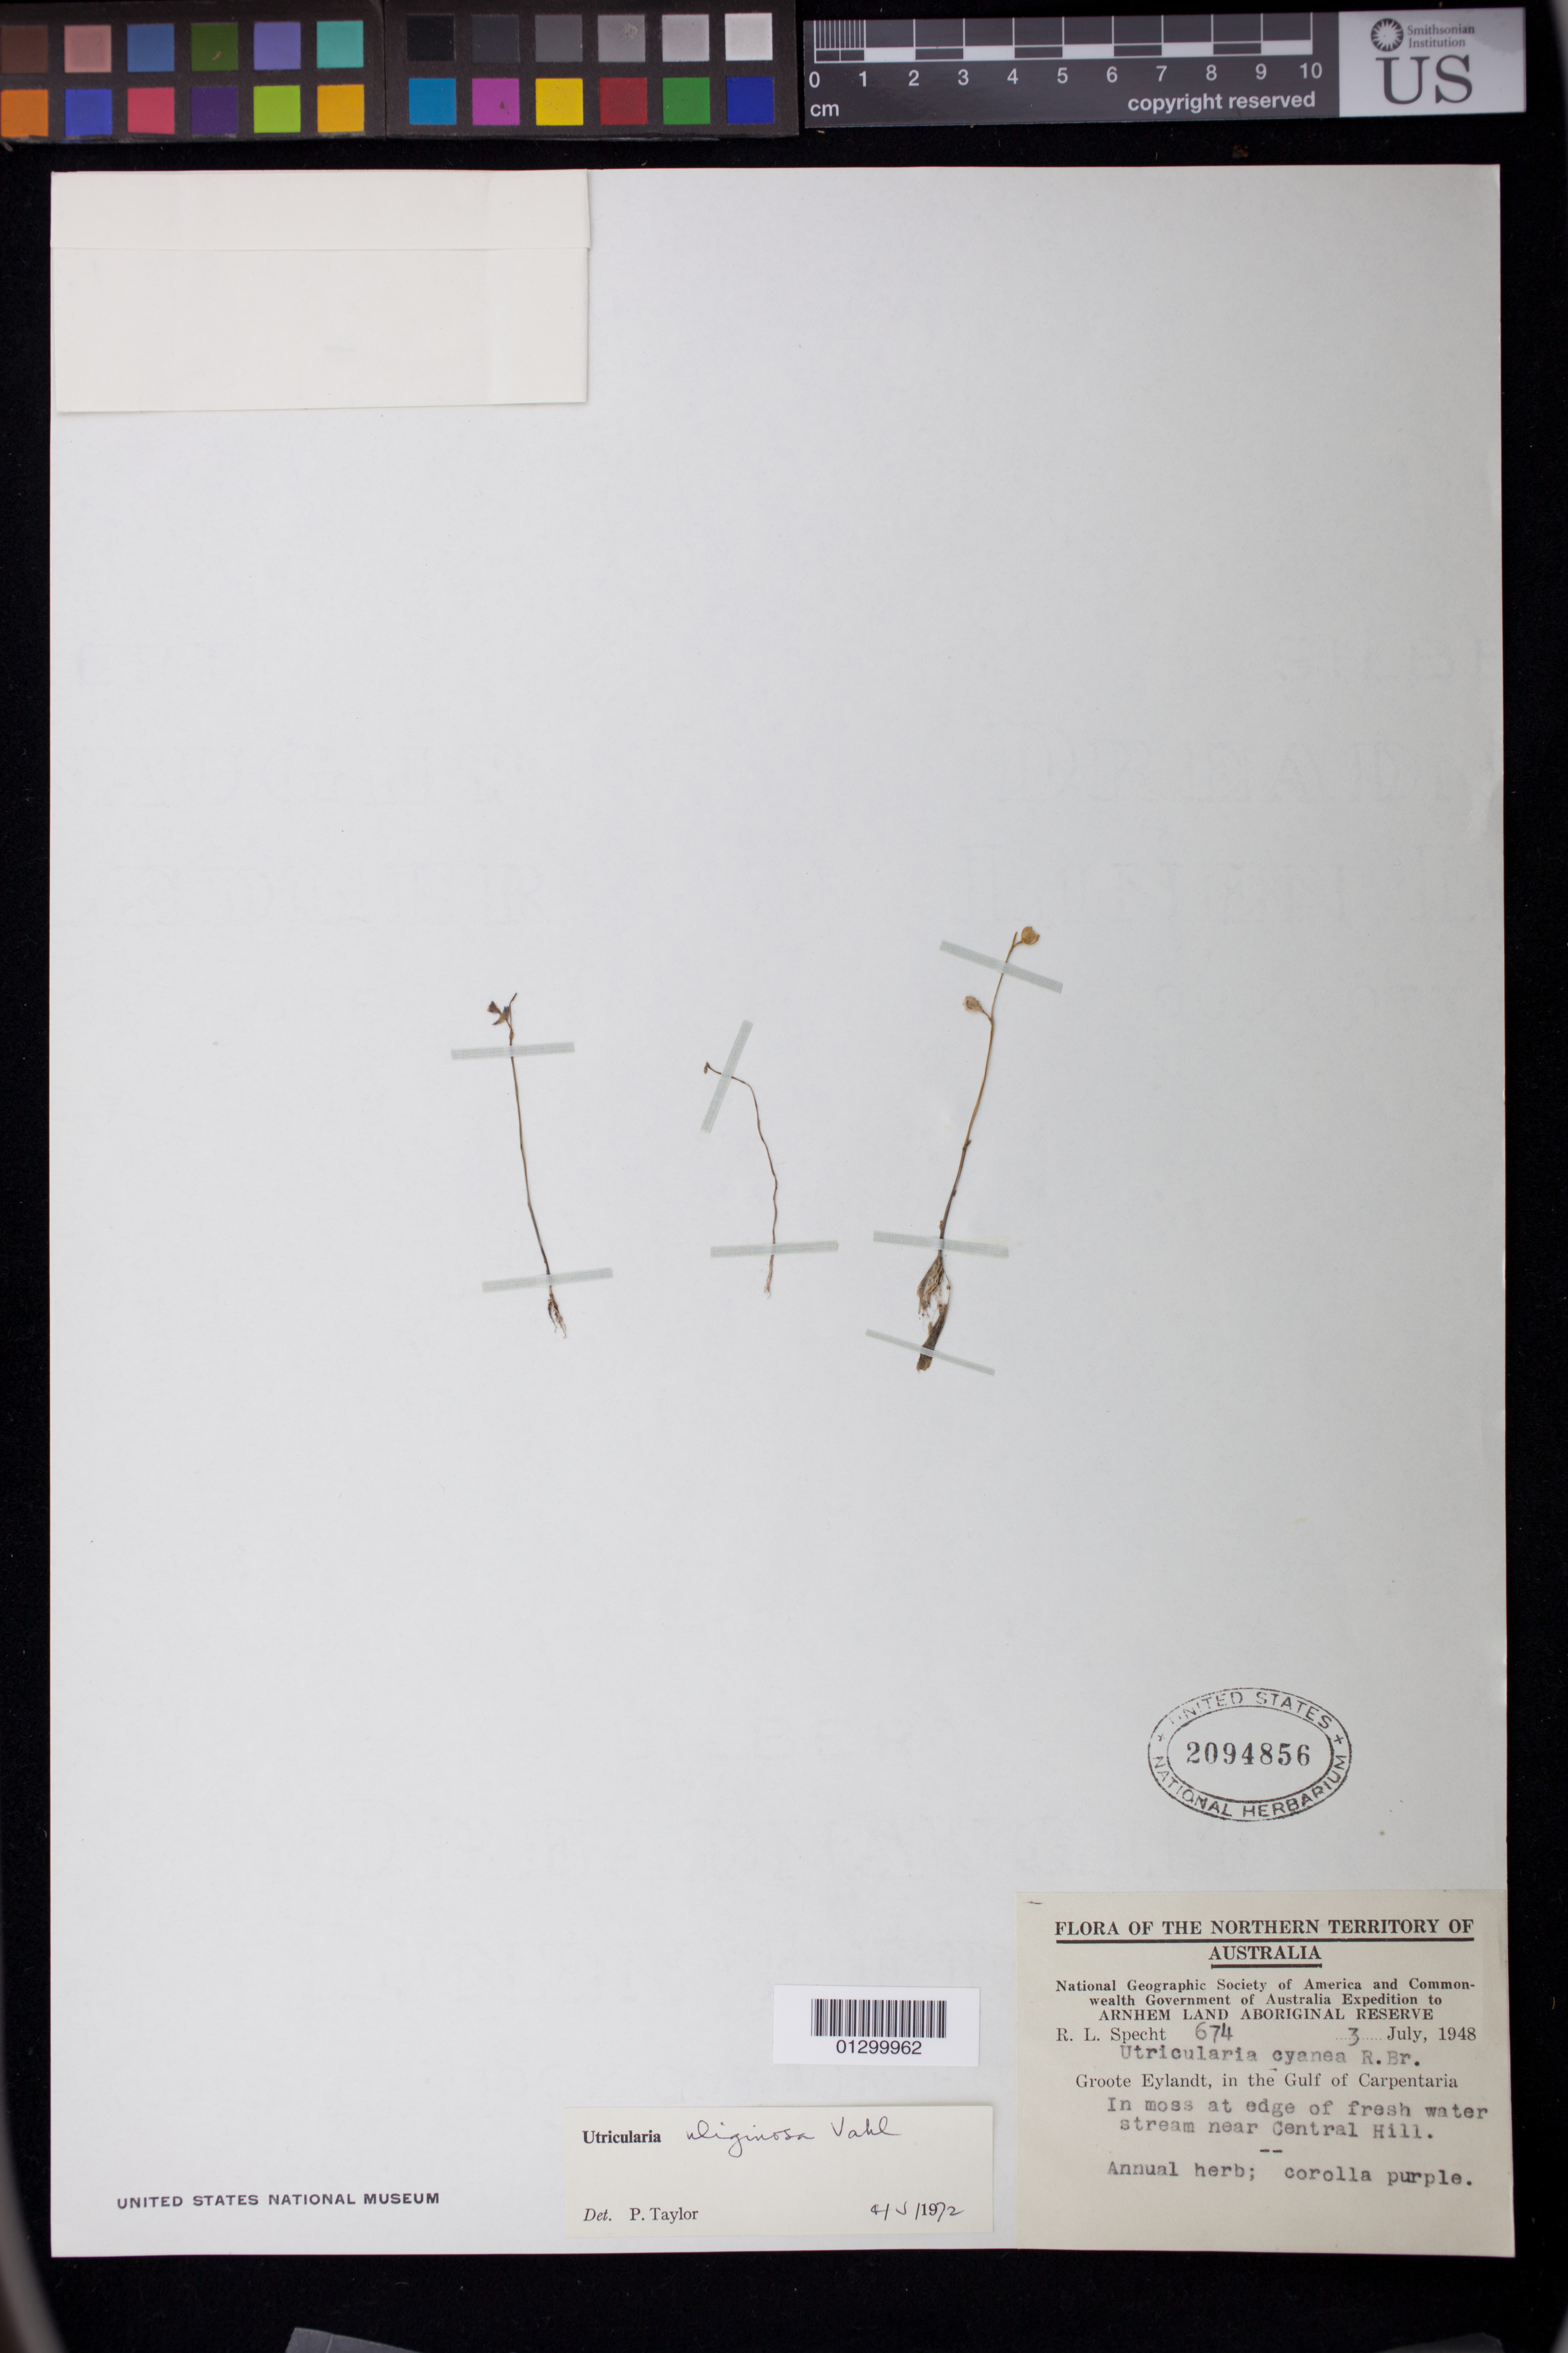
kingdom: Plantae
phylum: Tracheophyta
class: Magnoliopsida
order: Lamiales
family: Lentibulariaceae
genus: Utricularia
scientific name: Utricularia uliginosa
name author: Vahl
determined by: Taylor, P.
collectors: R. L. Specht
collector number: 674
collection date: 1948-07-03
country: Australia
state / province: Northern Territory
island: Groote Eylandt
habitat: In moss at edge of fresh water stream near Central HIll.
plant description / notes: Annual herb; corolla purple.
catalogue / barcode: US 2094856